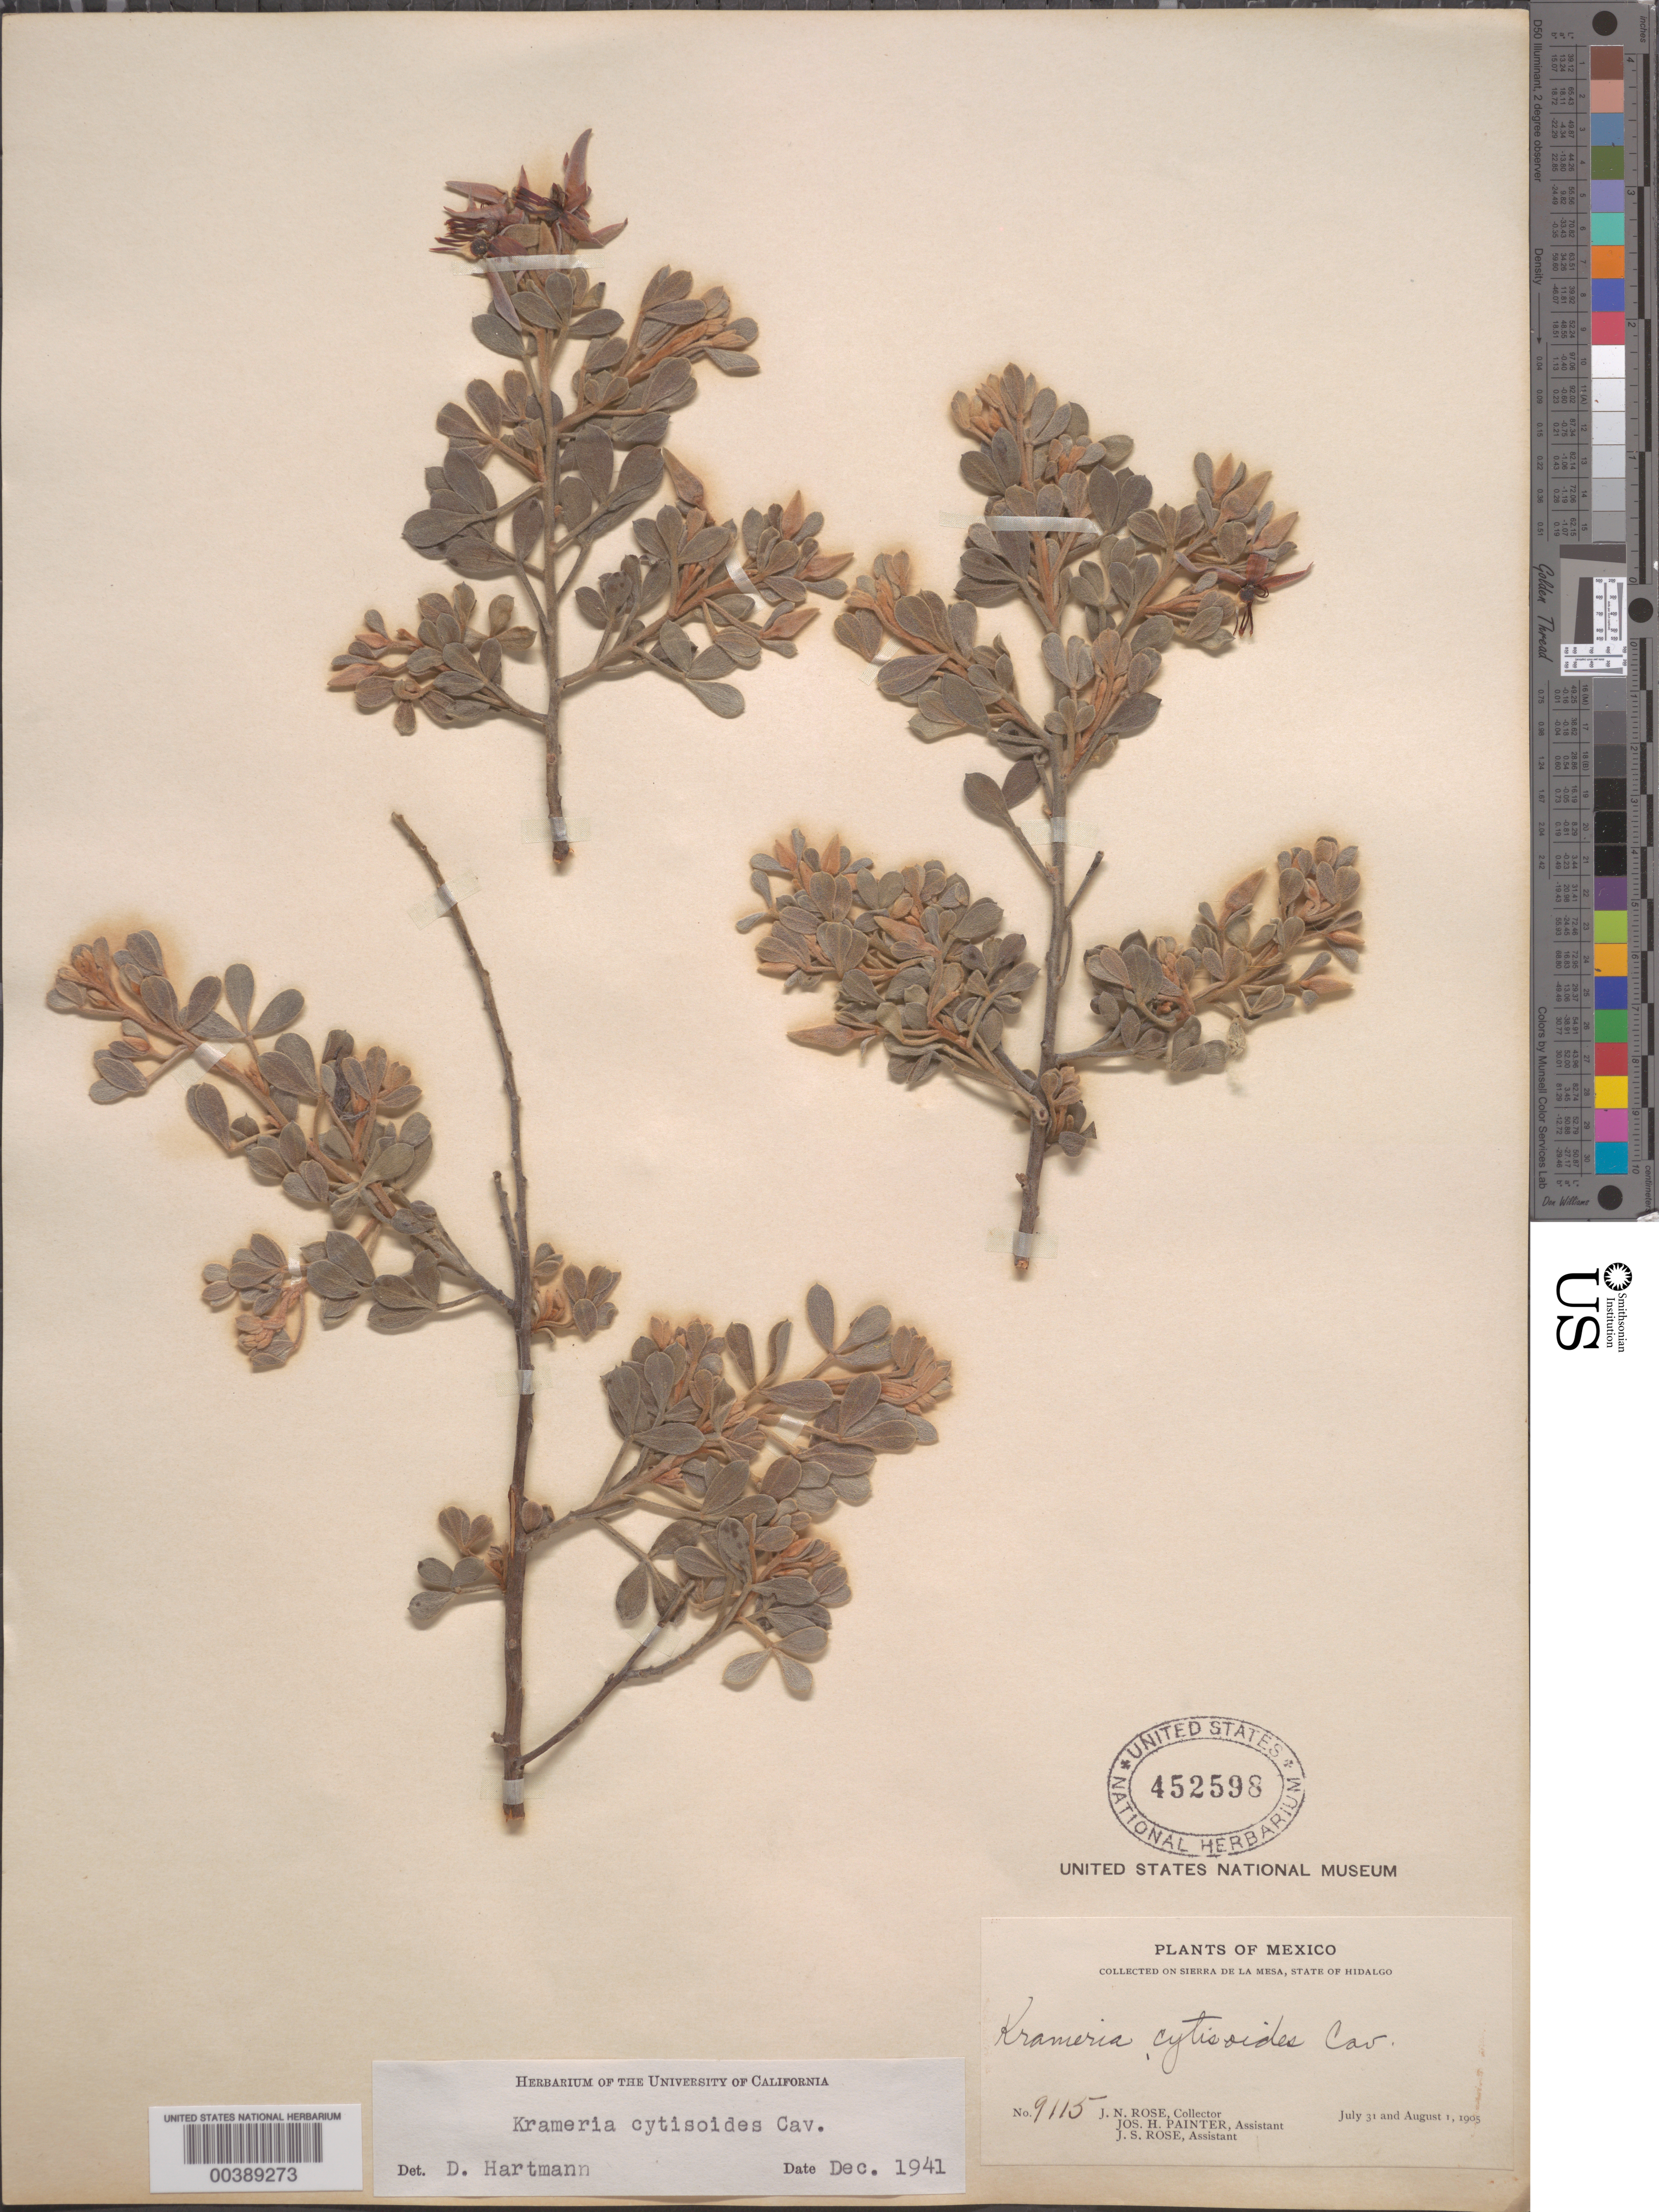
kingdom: Plantae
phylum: Tracheophyta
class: Magnoliopsida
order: Zygophyllales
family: Krameriaceae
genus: Krameria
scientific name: Krameria cytisoides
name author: Cav.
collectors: J. N. Rose, J. H. Painter & J. S. Rose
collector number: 9115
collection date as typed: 31 Jul 1905 to 01 Aug 1905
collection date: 1905-07-31/1905-08-01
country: Mexico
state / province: Hidalgo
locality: Sierra de La Mesa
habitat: Dry hillside with thin black soil over limestone outcrops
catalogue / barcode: US 452598